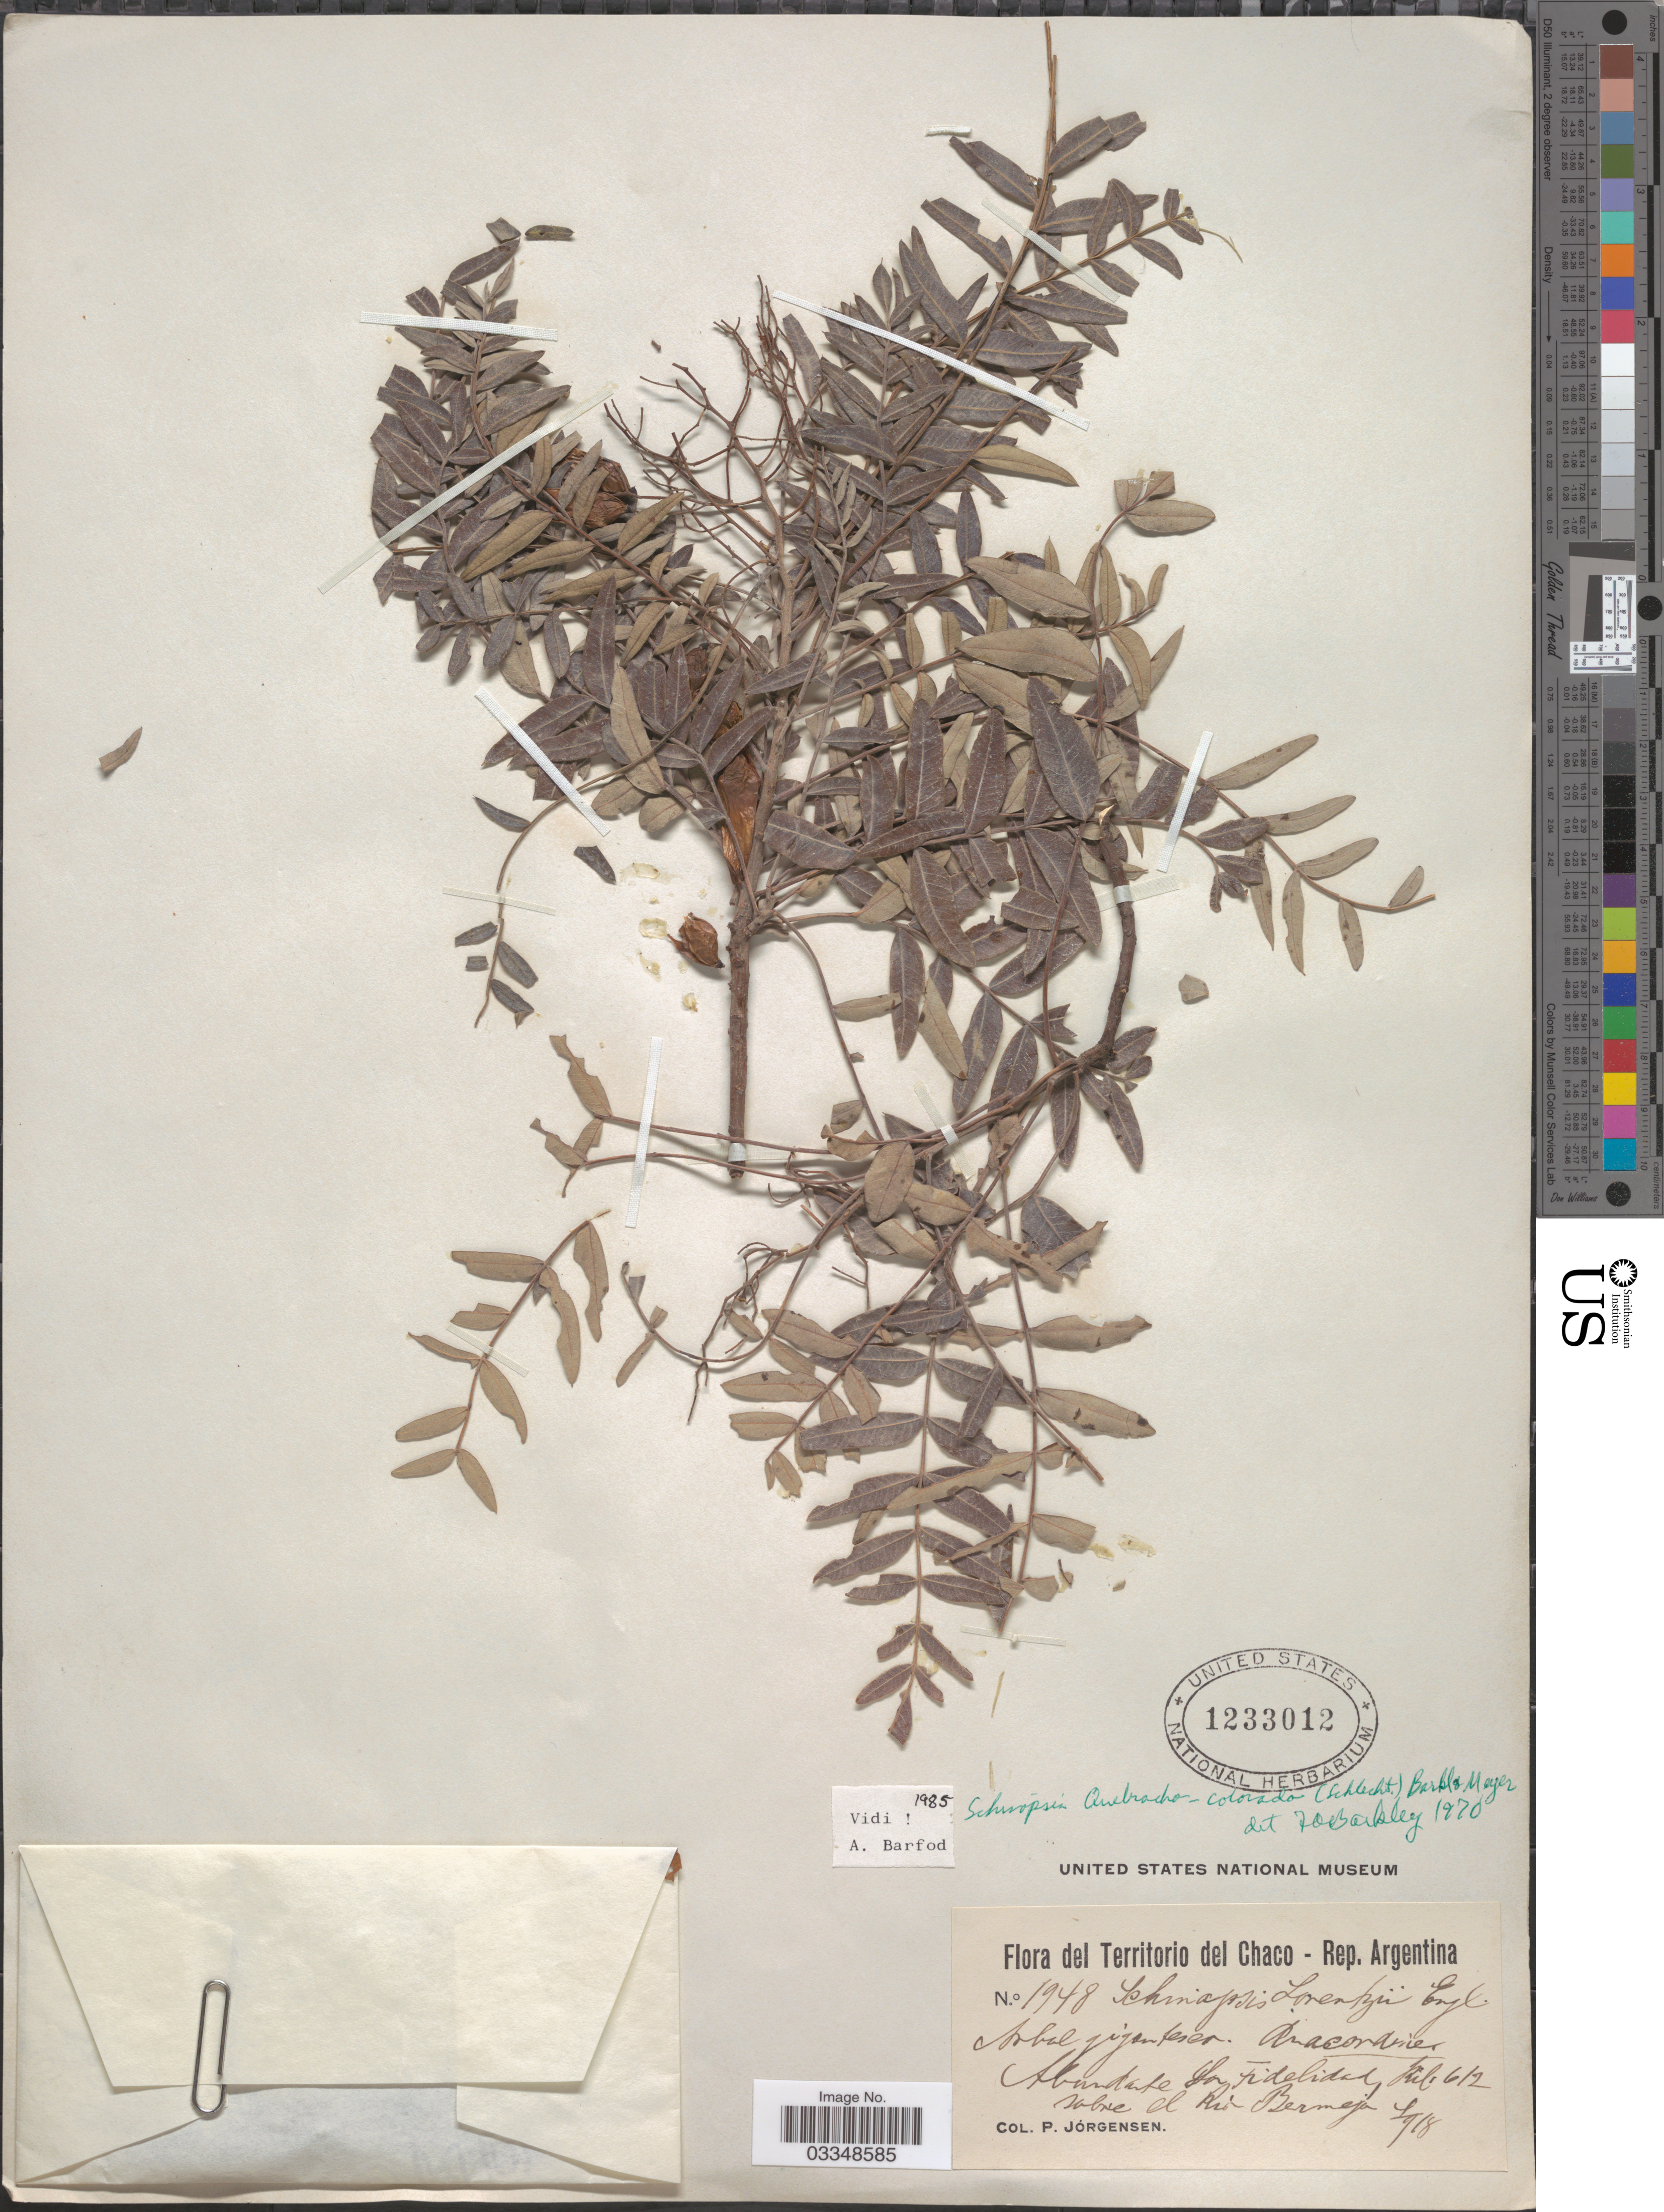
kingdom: Plantae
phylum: Tracheophyta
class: Magnoliopsida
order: Sapindales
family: Anacardiaceae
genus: Schinopsis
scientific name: Schinopsis quebracho-colorado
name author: F.A. Barkley & T. Mey.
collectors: P. Jörgensen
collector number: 1948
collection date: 1918-04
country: Argentina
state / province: Chaco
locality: Abundante La Fidelidad, kilo 612 sobre el Río Bermejo.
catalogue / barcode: US 1233012